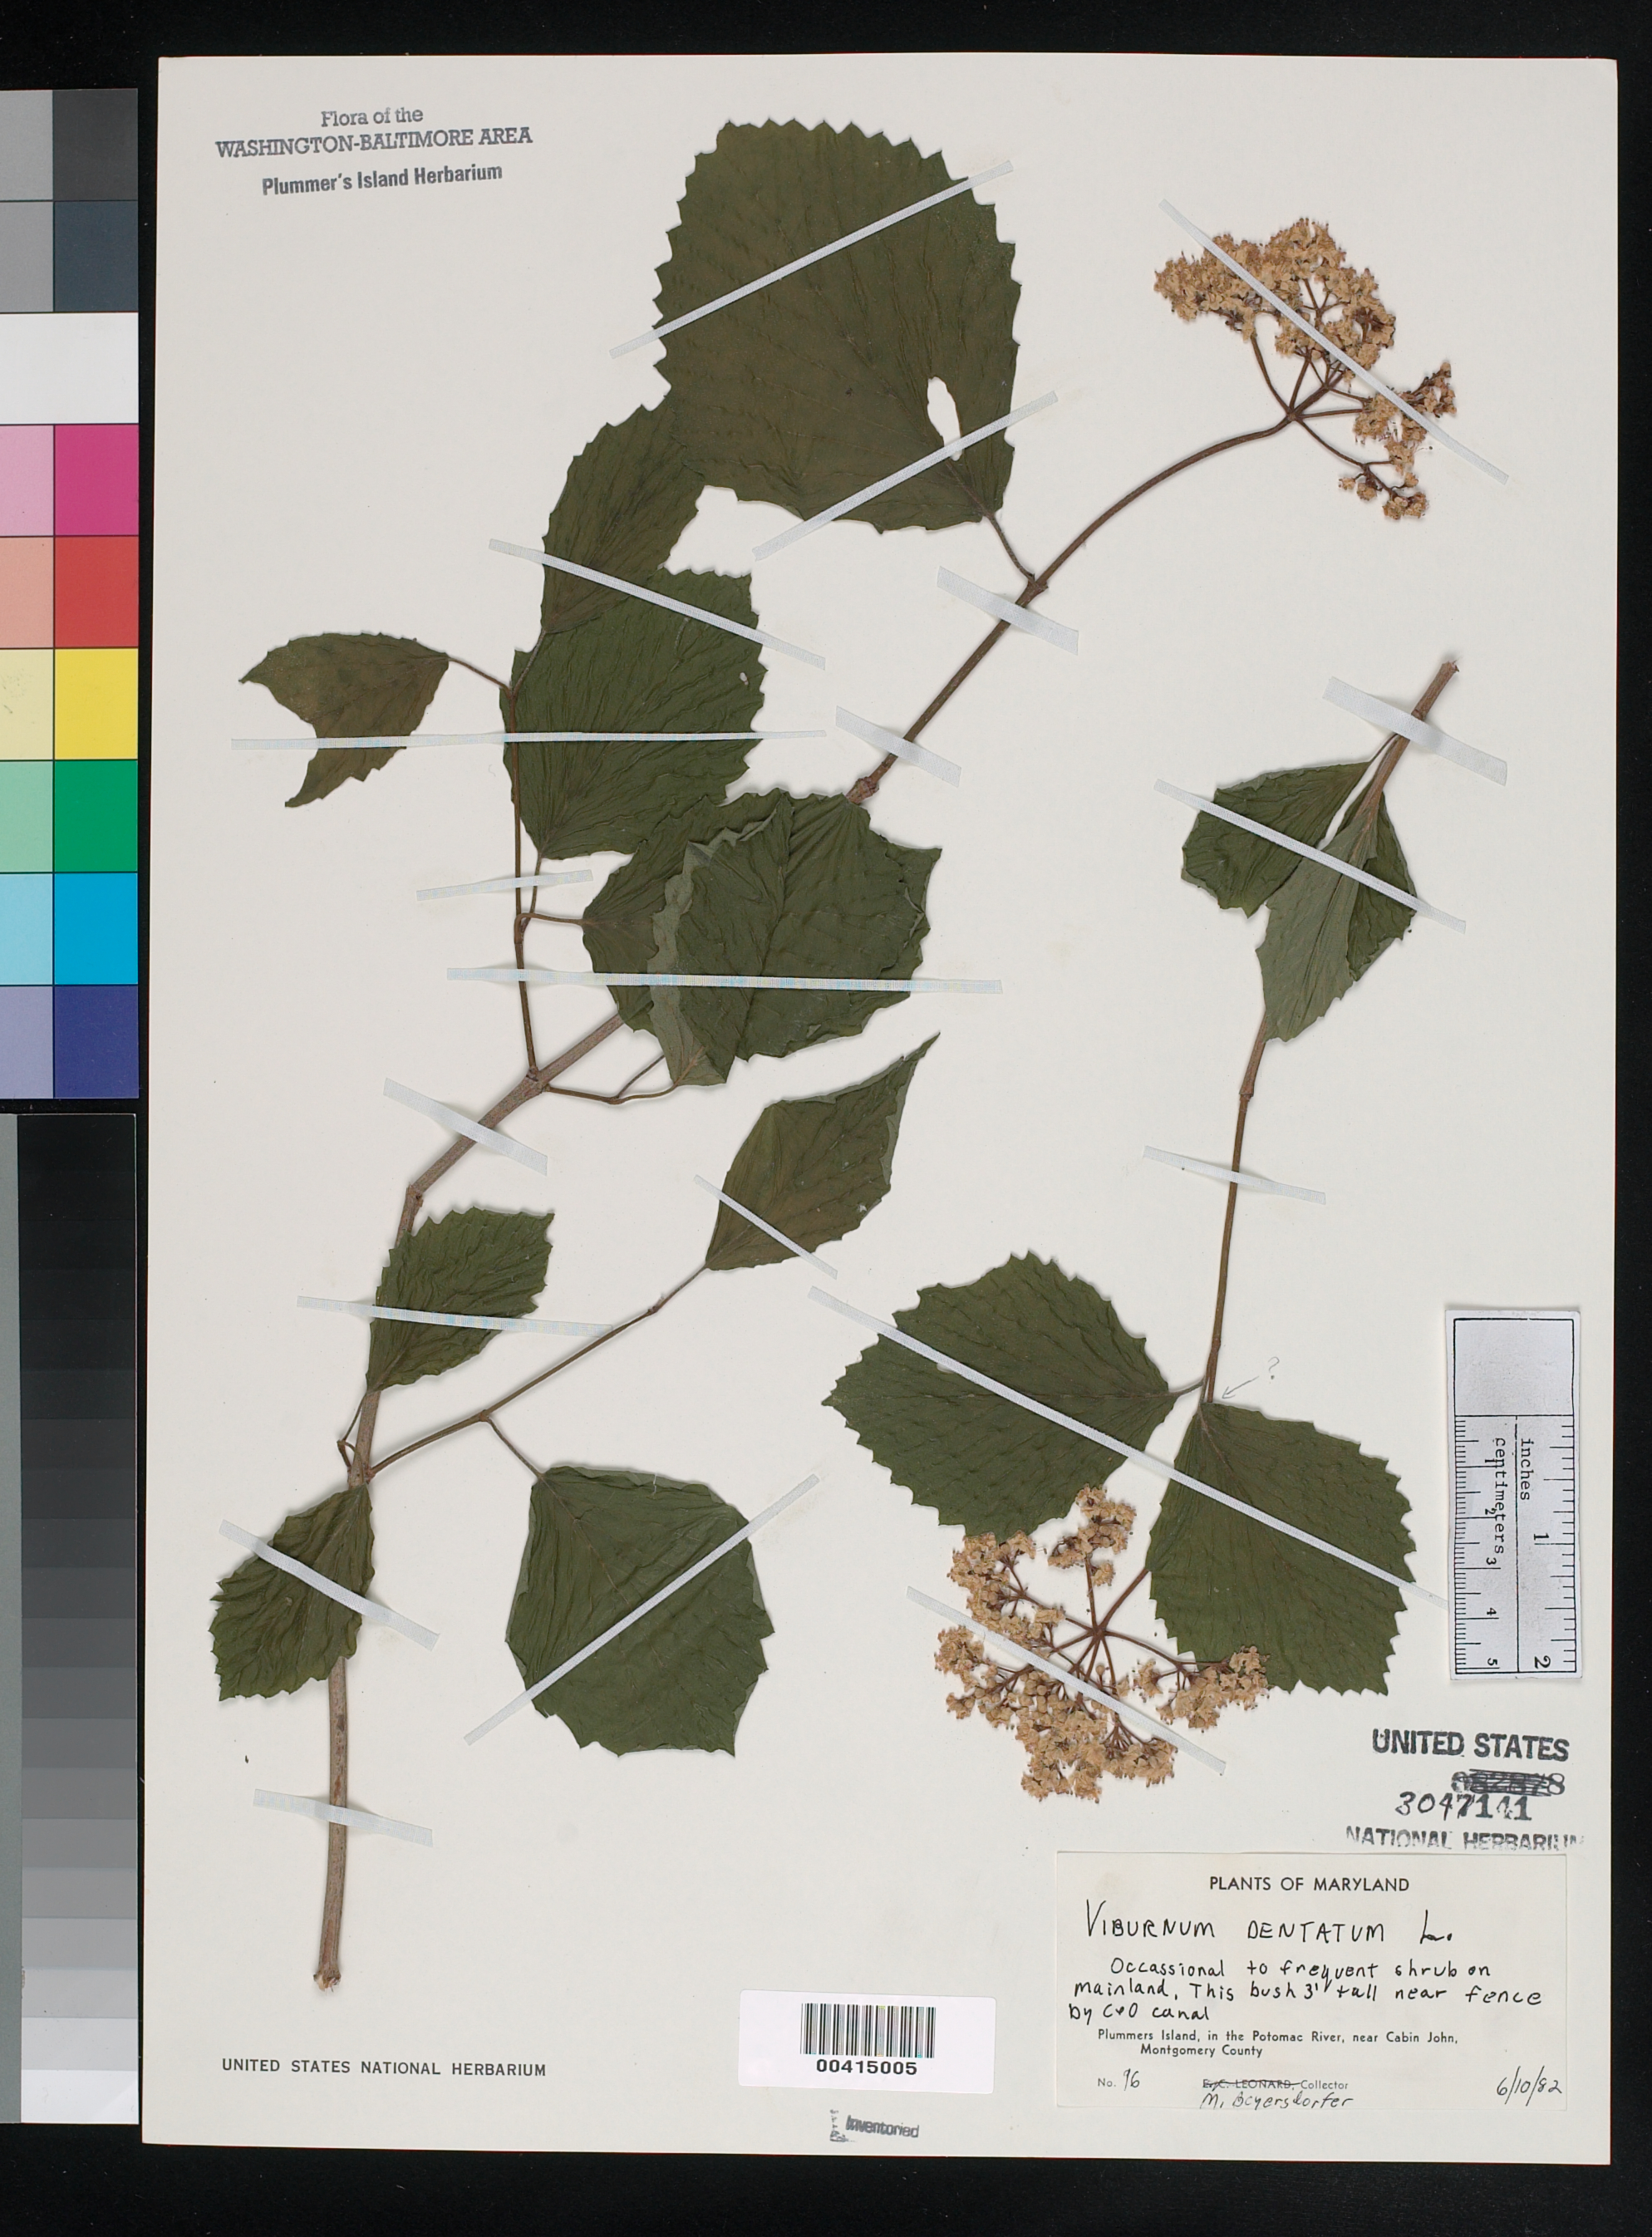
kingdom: Plantae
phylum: Tracheophyta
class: Magnoliopsida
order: Dipsacales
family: Viburnaceae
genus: Viburnum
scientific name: Viburnum dentatum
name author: L.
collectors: M. Beyersdorfer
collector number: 96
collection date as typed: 10 Jun 1982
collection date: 1982-06-10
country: United States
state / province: Maryland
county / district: Montgomery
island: Plummers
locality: Plummer's Island; near fence by C&O Canal C. & O. Canal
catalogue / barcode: US 3047141